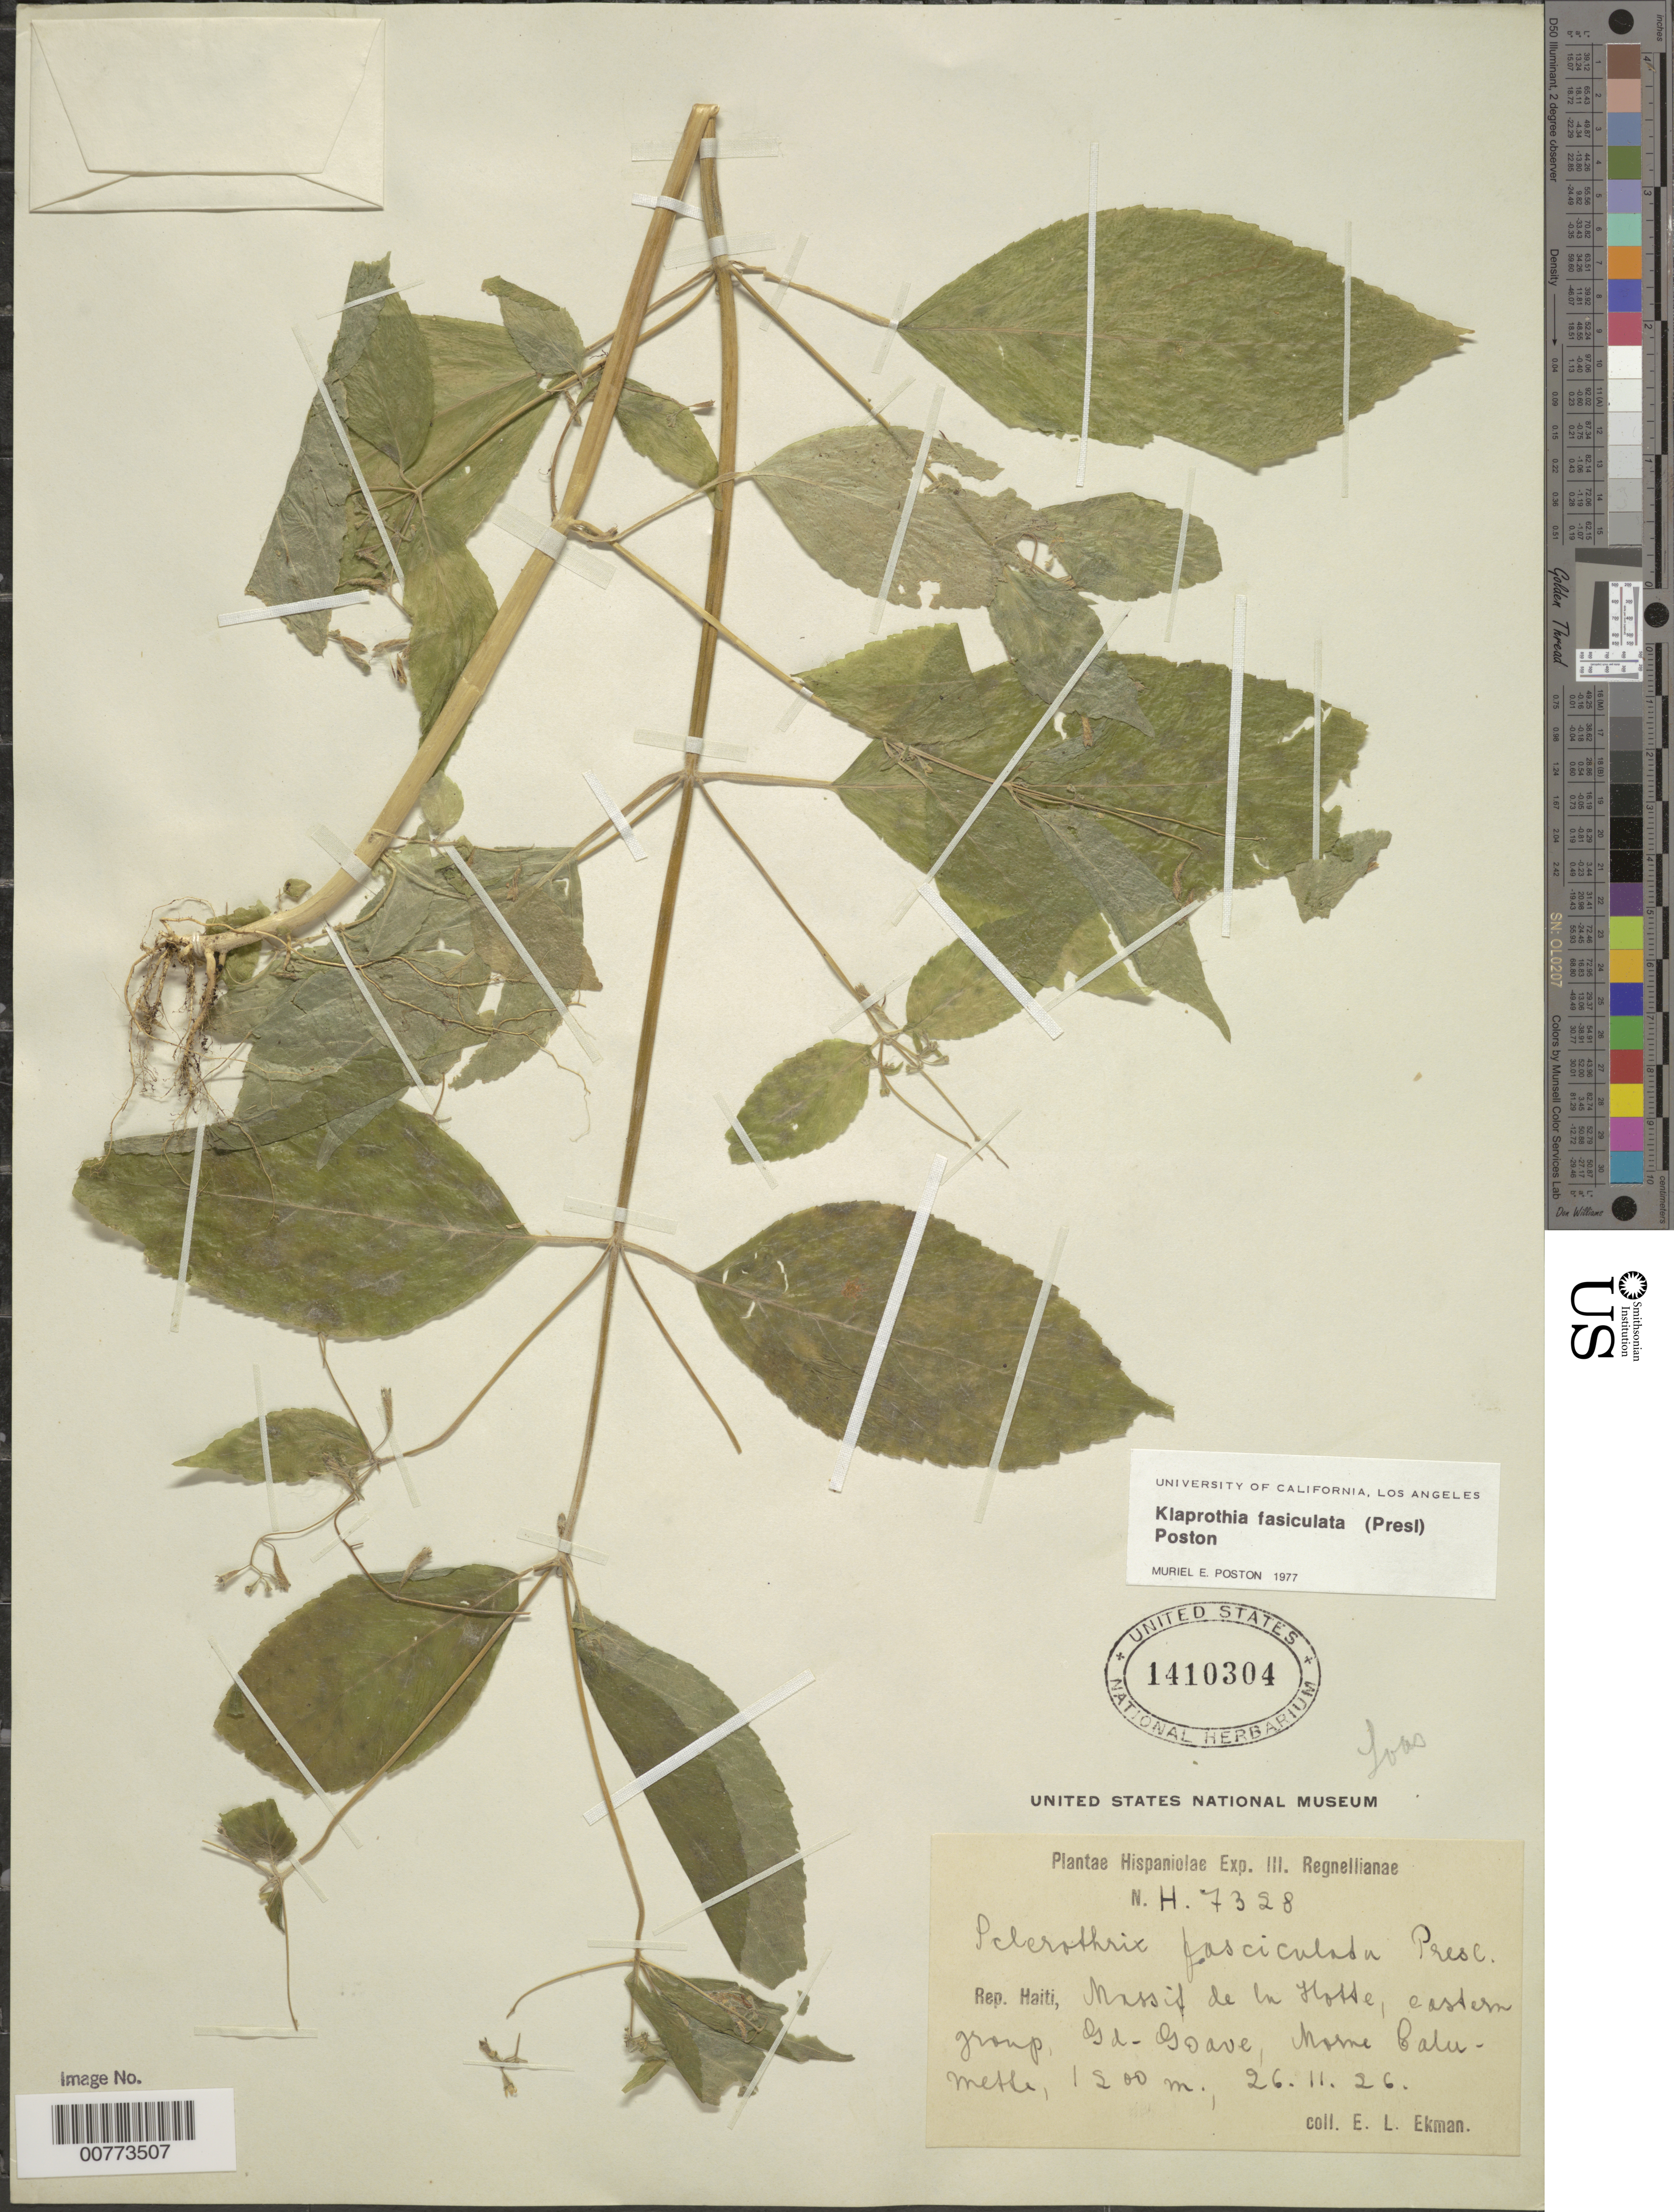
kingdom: Plantae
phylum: Tracheophyta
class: Magnoliopsida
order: Cornales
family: Loasaceae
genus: Sclerothrix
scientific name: Sclerothrix fasciculata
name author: C. Presl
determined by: Poston, M. E.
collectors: E. L. Ekman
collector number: H 7328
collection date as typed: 26 Nov 1926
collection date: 1926-11-26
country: Haiti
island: Hispaniola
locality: Massif de la Hotte, eastern group, Gd-Goave, Morne Calumette.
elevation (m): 1200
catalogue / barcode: US 1410304